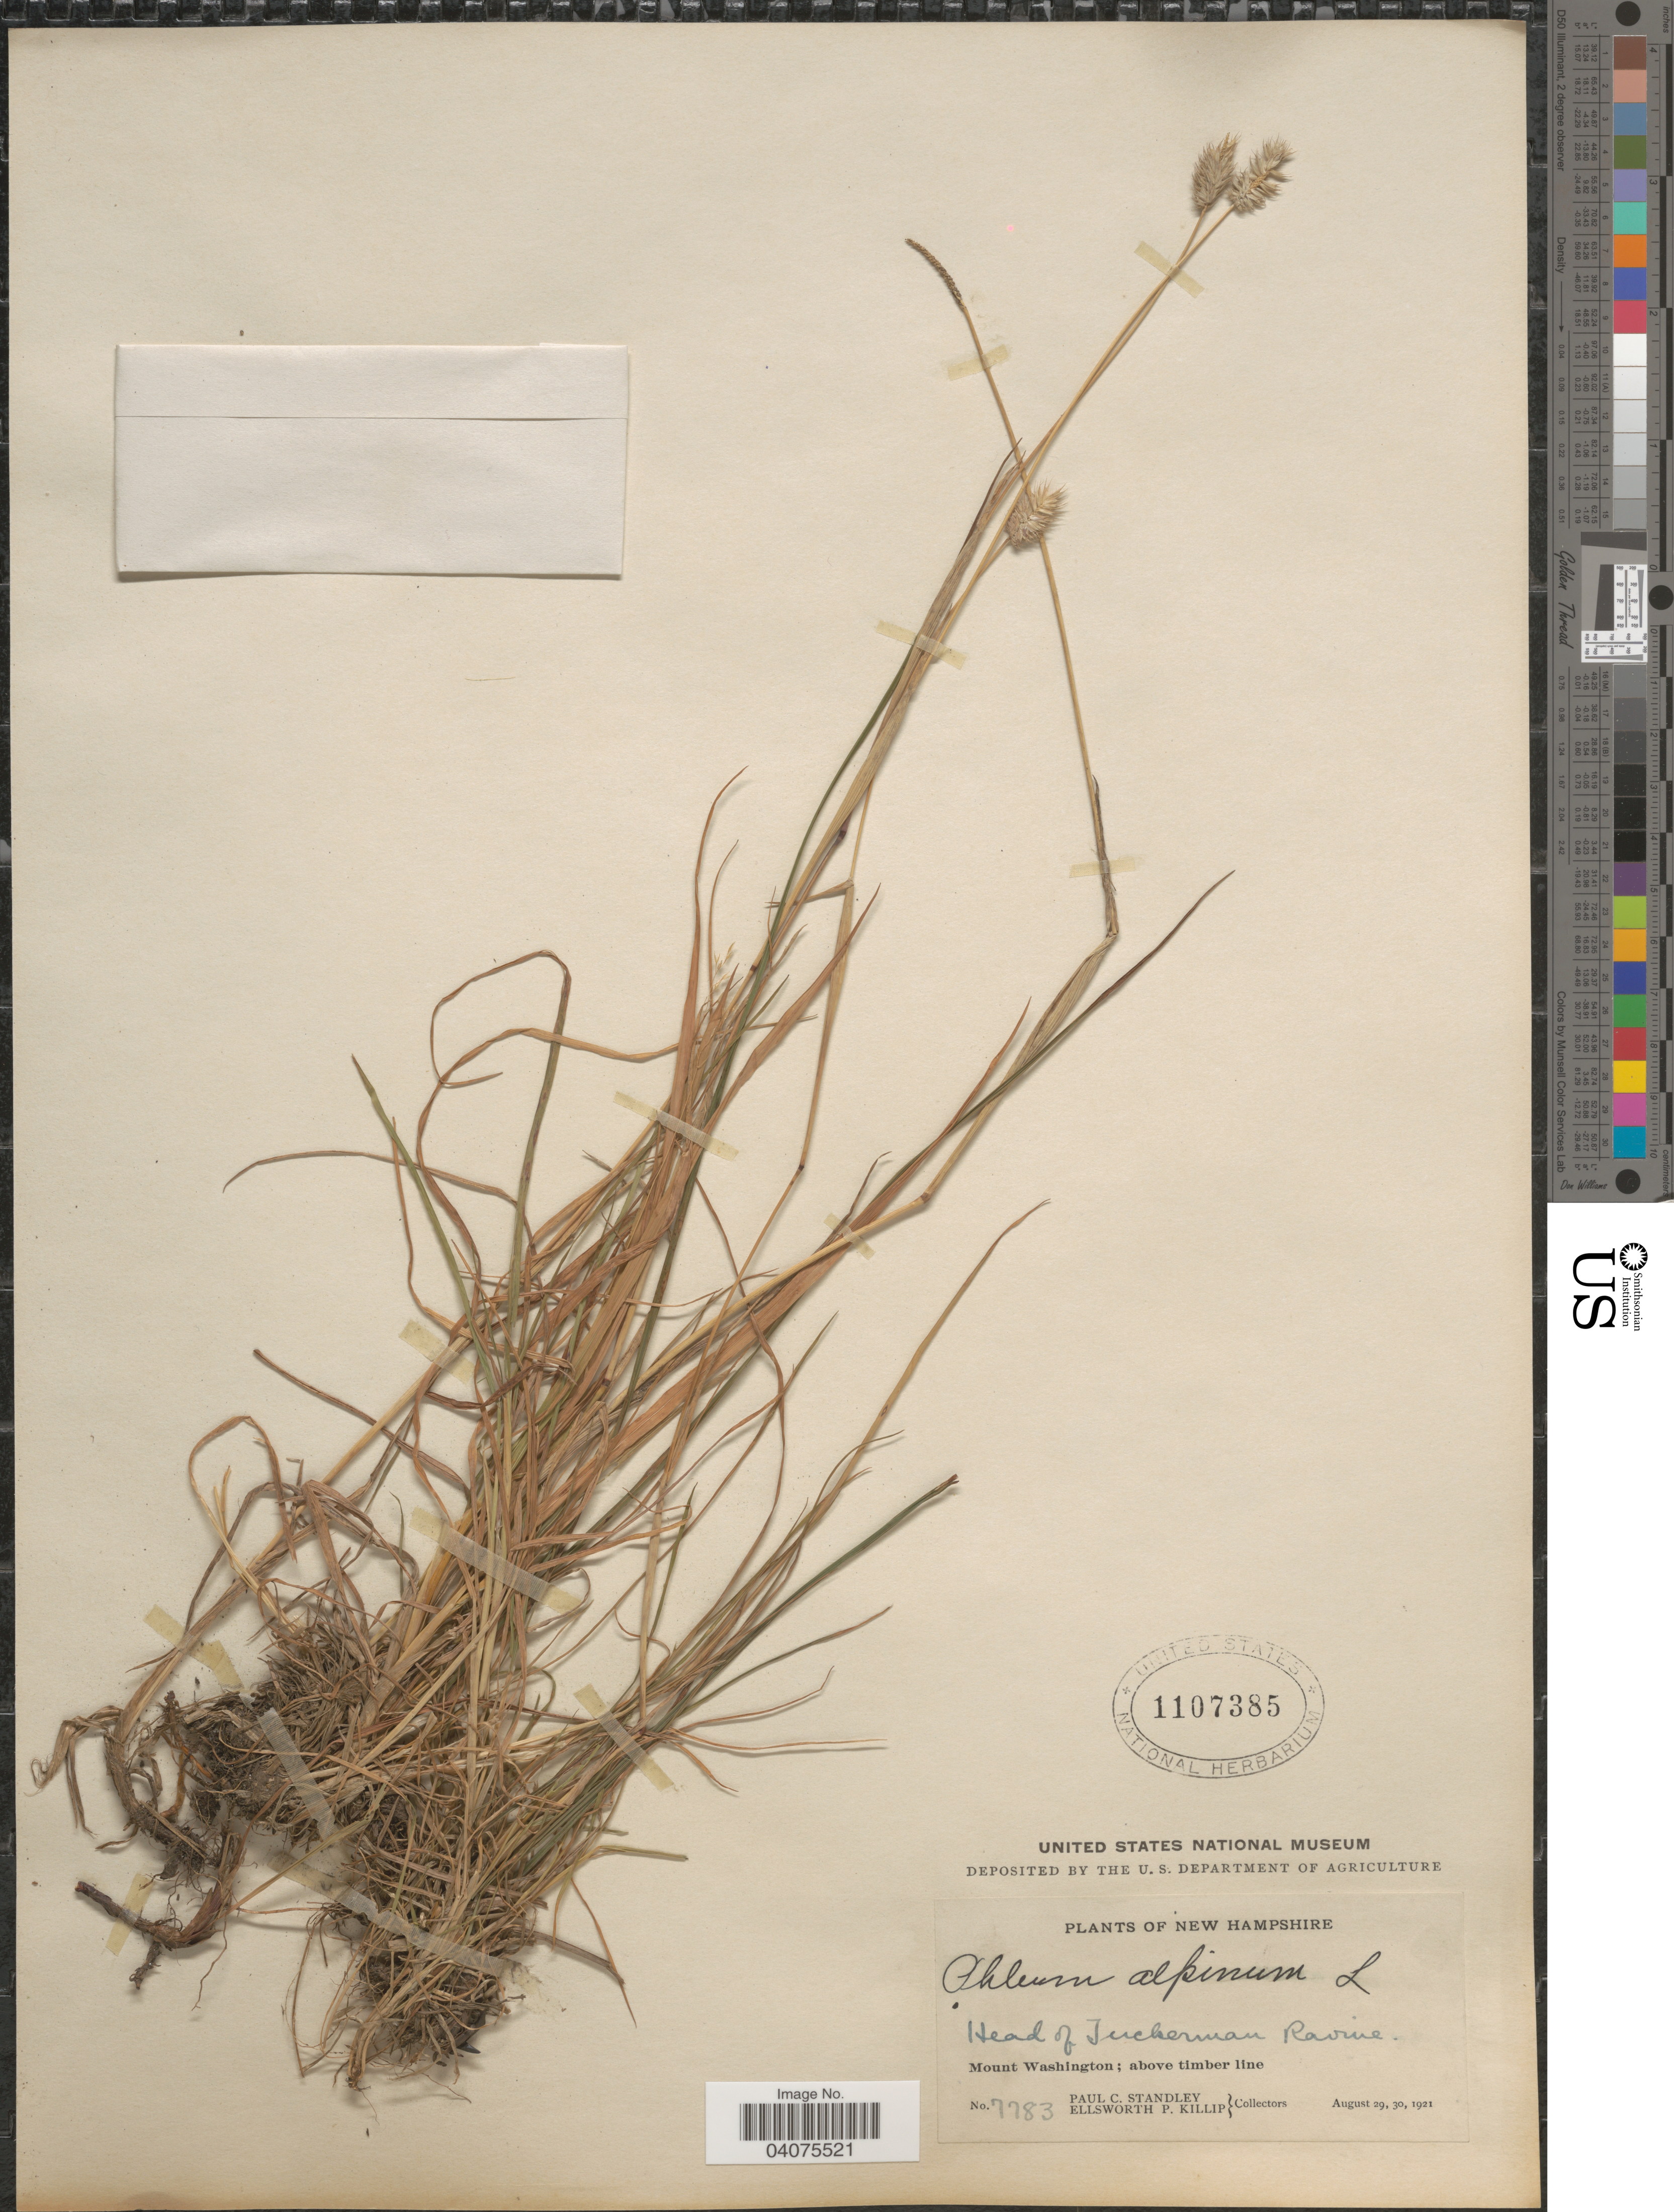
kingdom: Plantae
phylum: Tracheophyta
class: Liliopsida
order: Poales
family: Poaceae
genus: Phleum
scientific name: Phleum alpinum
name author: L.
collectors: P. C. Standley & E. P. Killip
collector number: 7783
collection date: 1921-08-29/1921-08-30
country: United States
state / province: New Hampshire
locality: Head of Tuckerman Ravine. Mount Washington.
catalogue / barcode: US 1107385